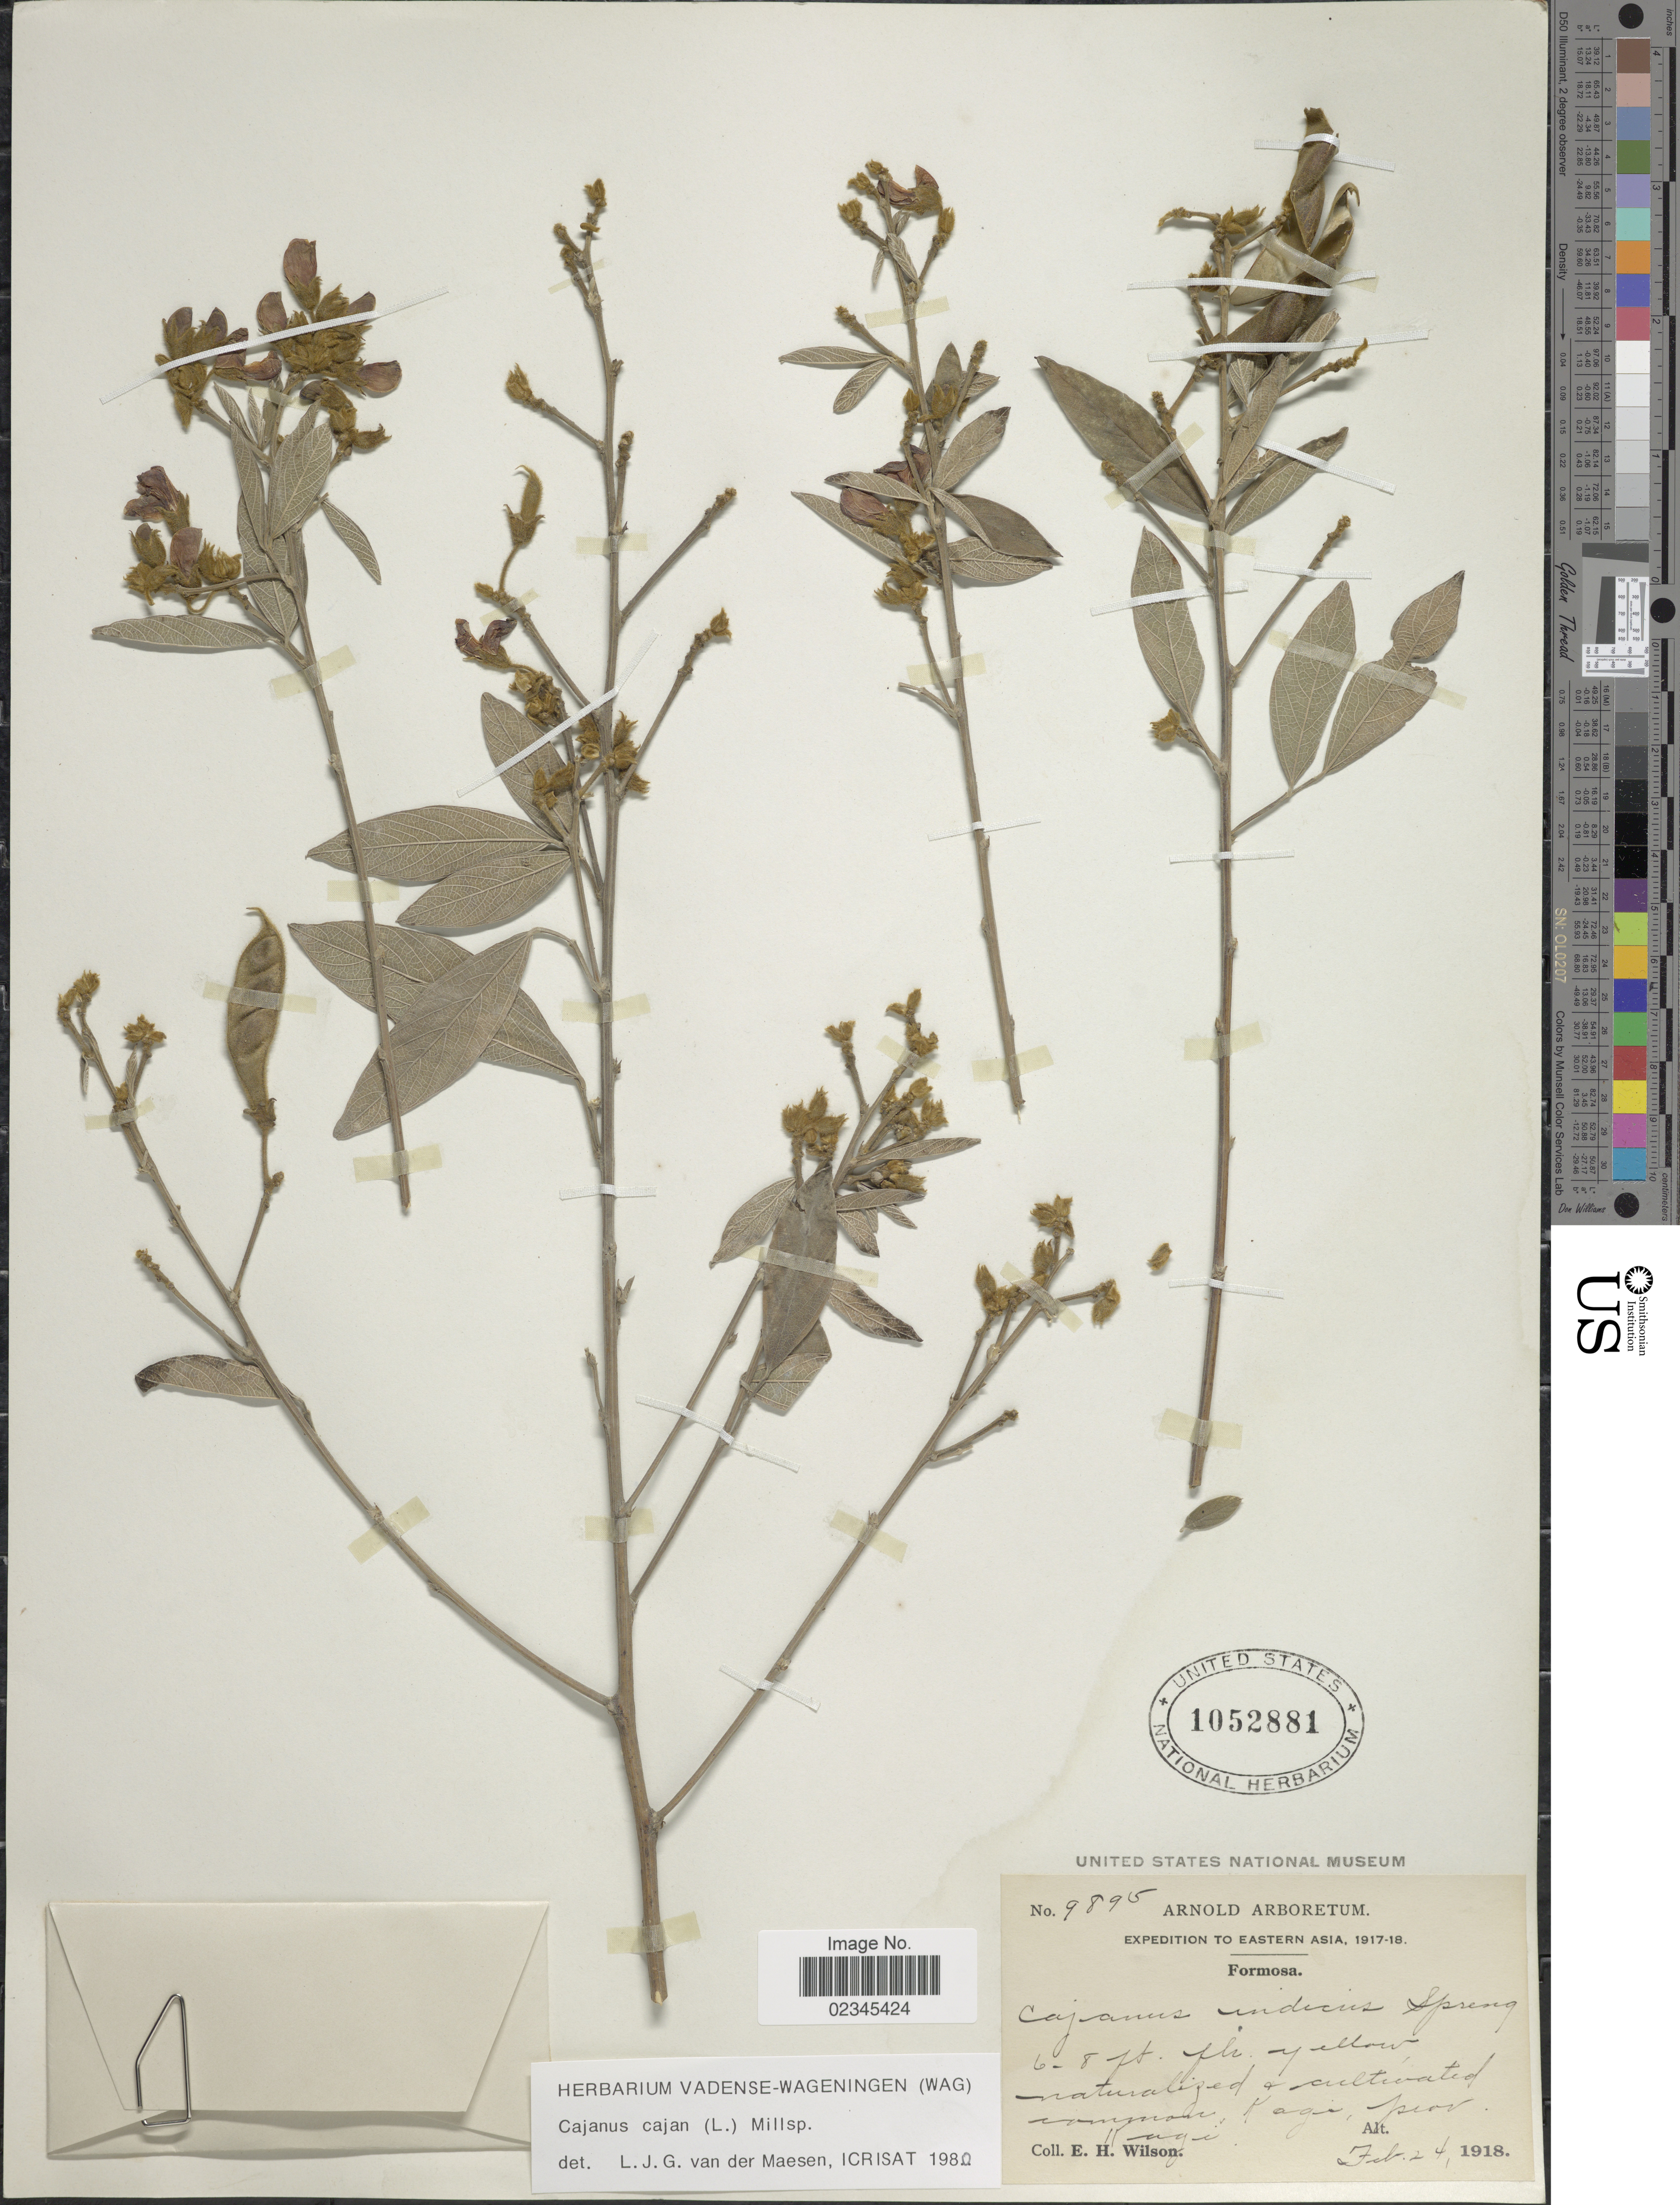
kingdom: Plantae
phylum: Tracheophyta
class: Magnoliopsida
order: Fabales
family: Fabaceae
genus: Cajanus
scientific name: Cajanus cajan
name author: (L.) Huth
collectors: E. Wilson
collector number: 9895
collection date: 1918-02-24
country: Taiwan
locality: Kagi, prov. Kagi. Formosa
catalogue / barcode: US 1052881